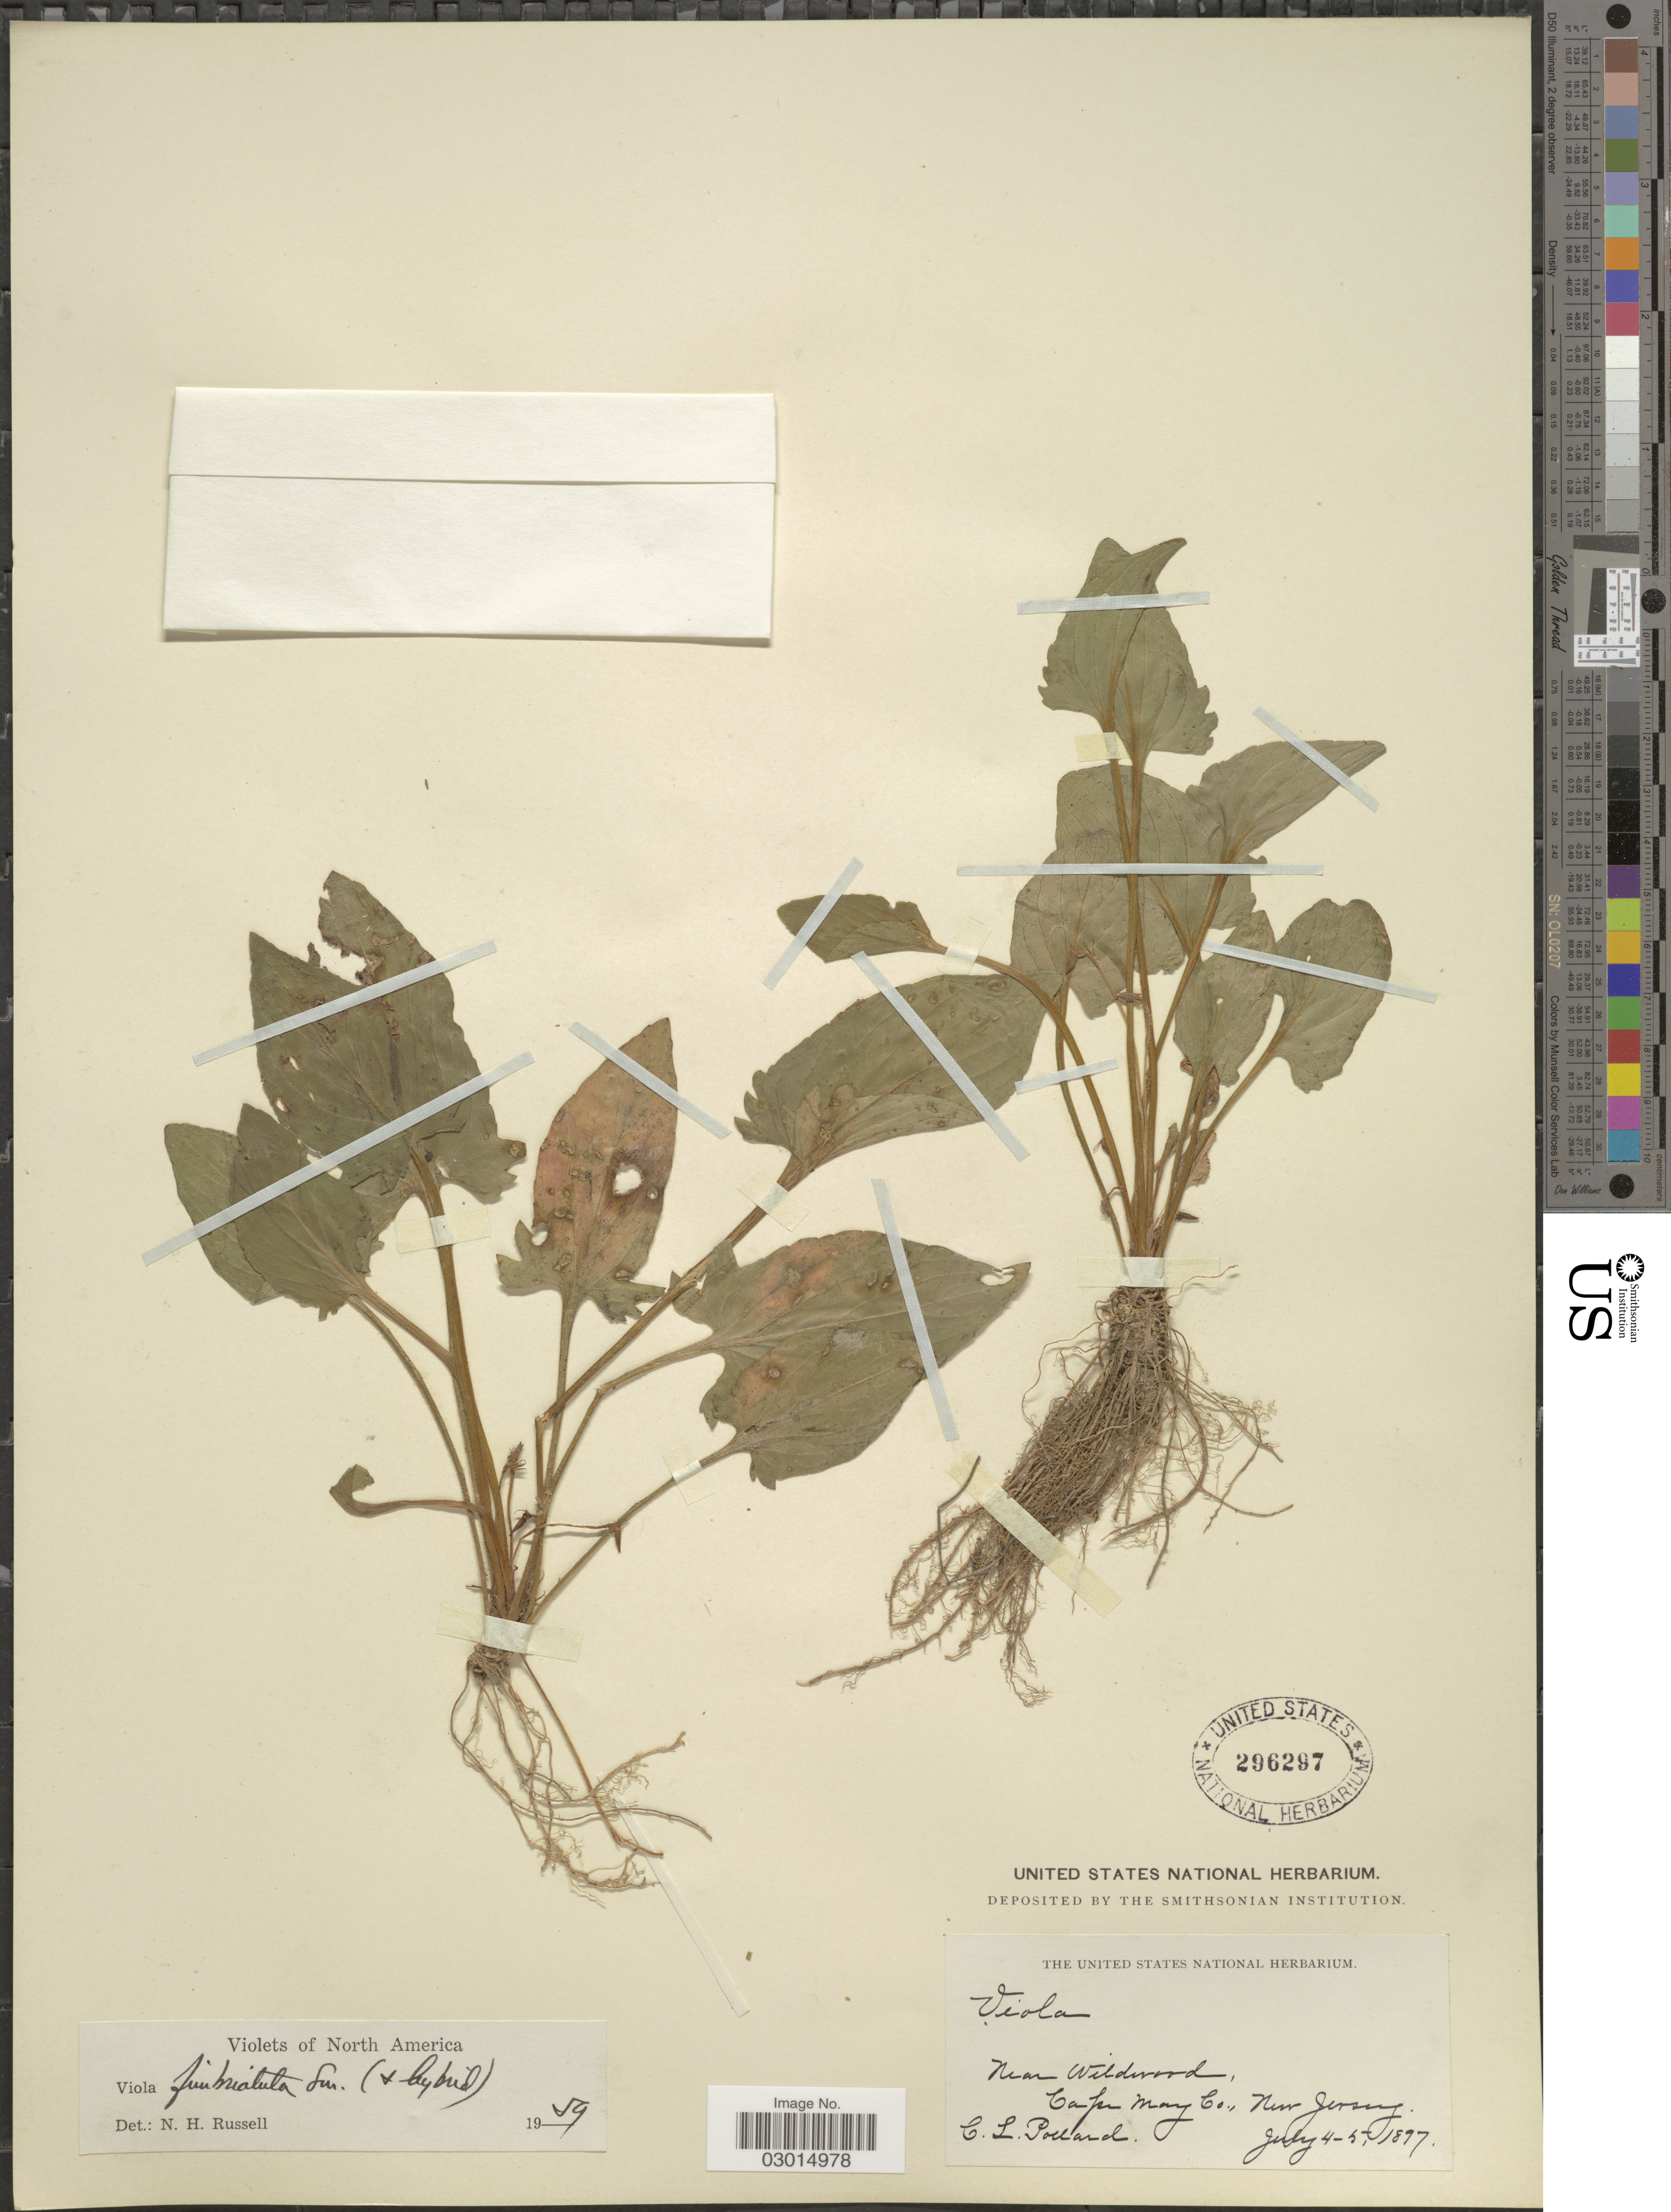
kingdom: Plantae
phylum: Tracheophyta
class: Magnoliopsida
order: Malpighiales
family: Violaceae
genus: Viola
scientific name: Viola fimbriatula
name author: Small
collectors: C. L. Pollard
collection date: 1897-07-04/1897-07-05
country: United States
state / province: New Jersey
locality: Near Wildwood, Cape May Co., New Jersey.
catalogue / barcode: US 296297